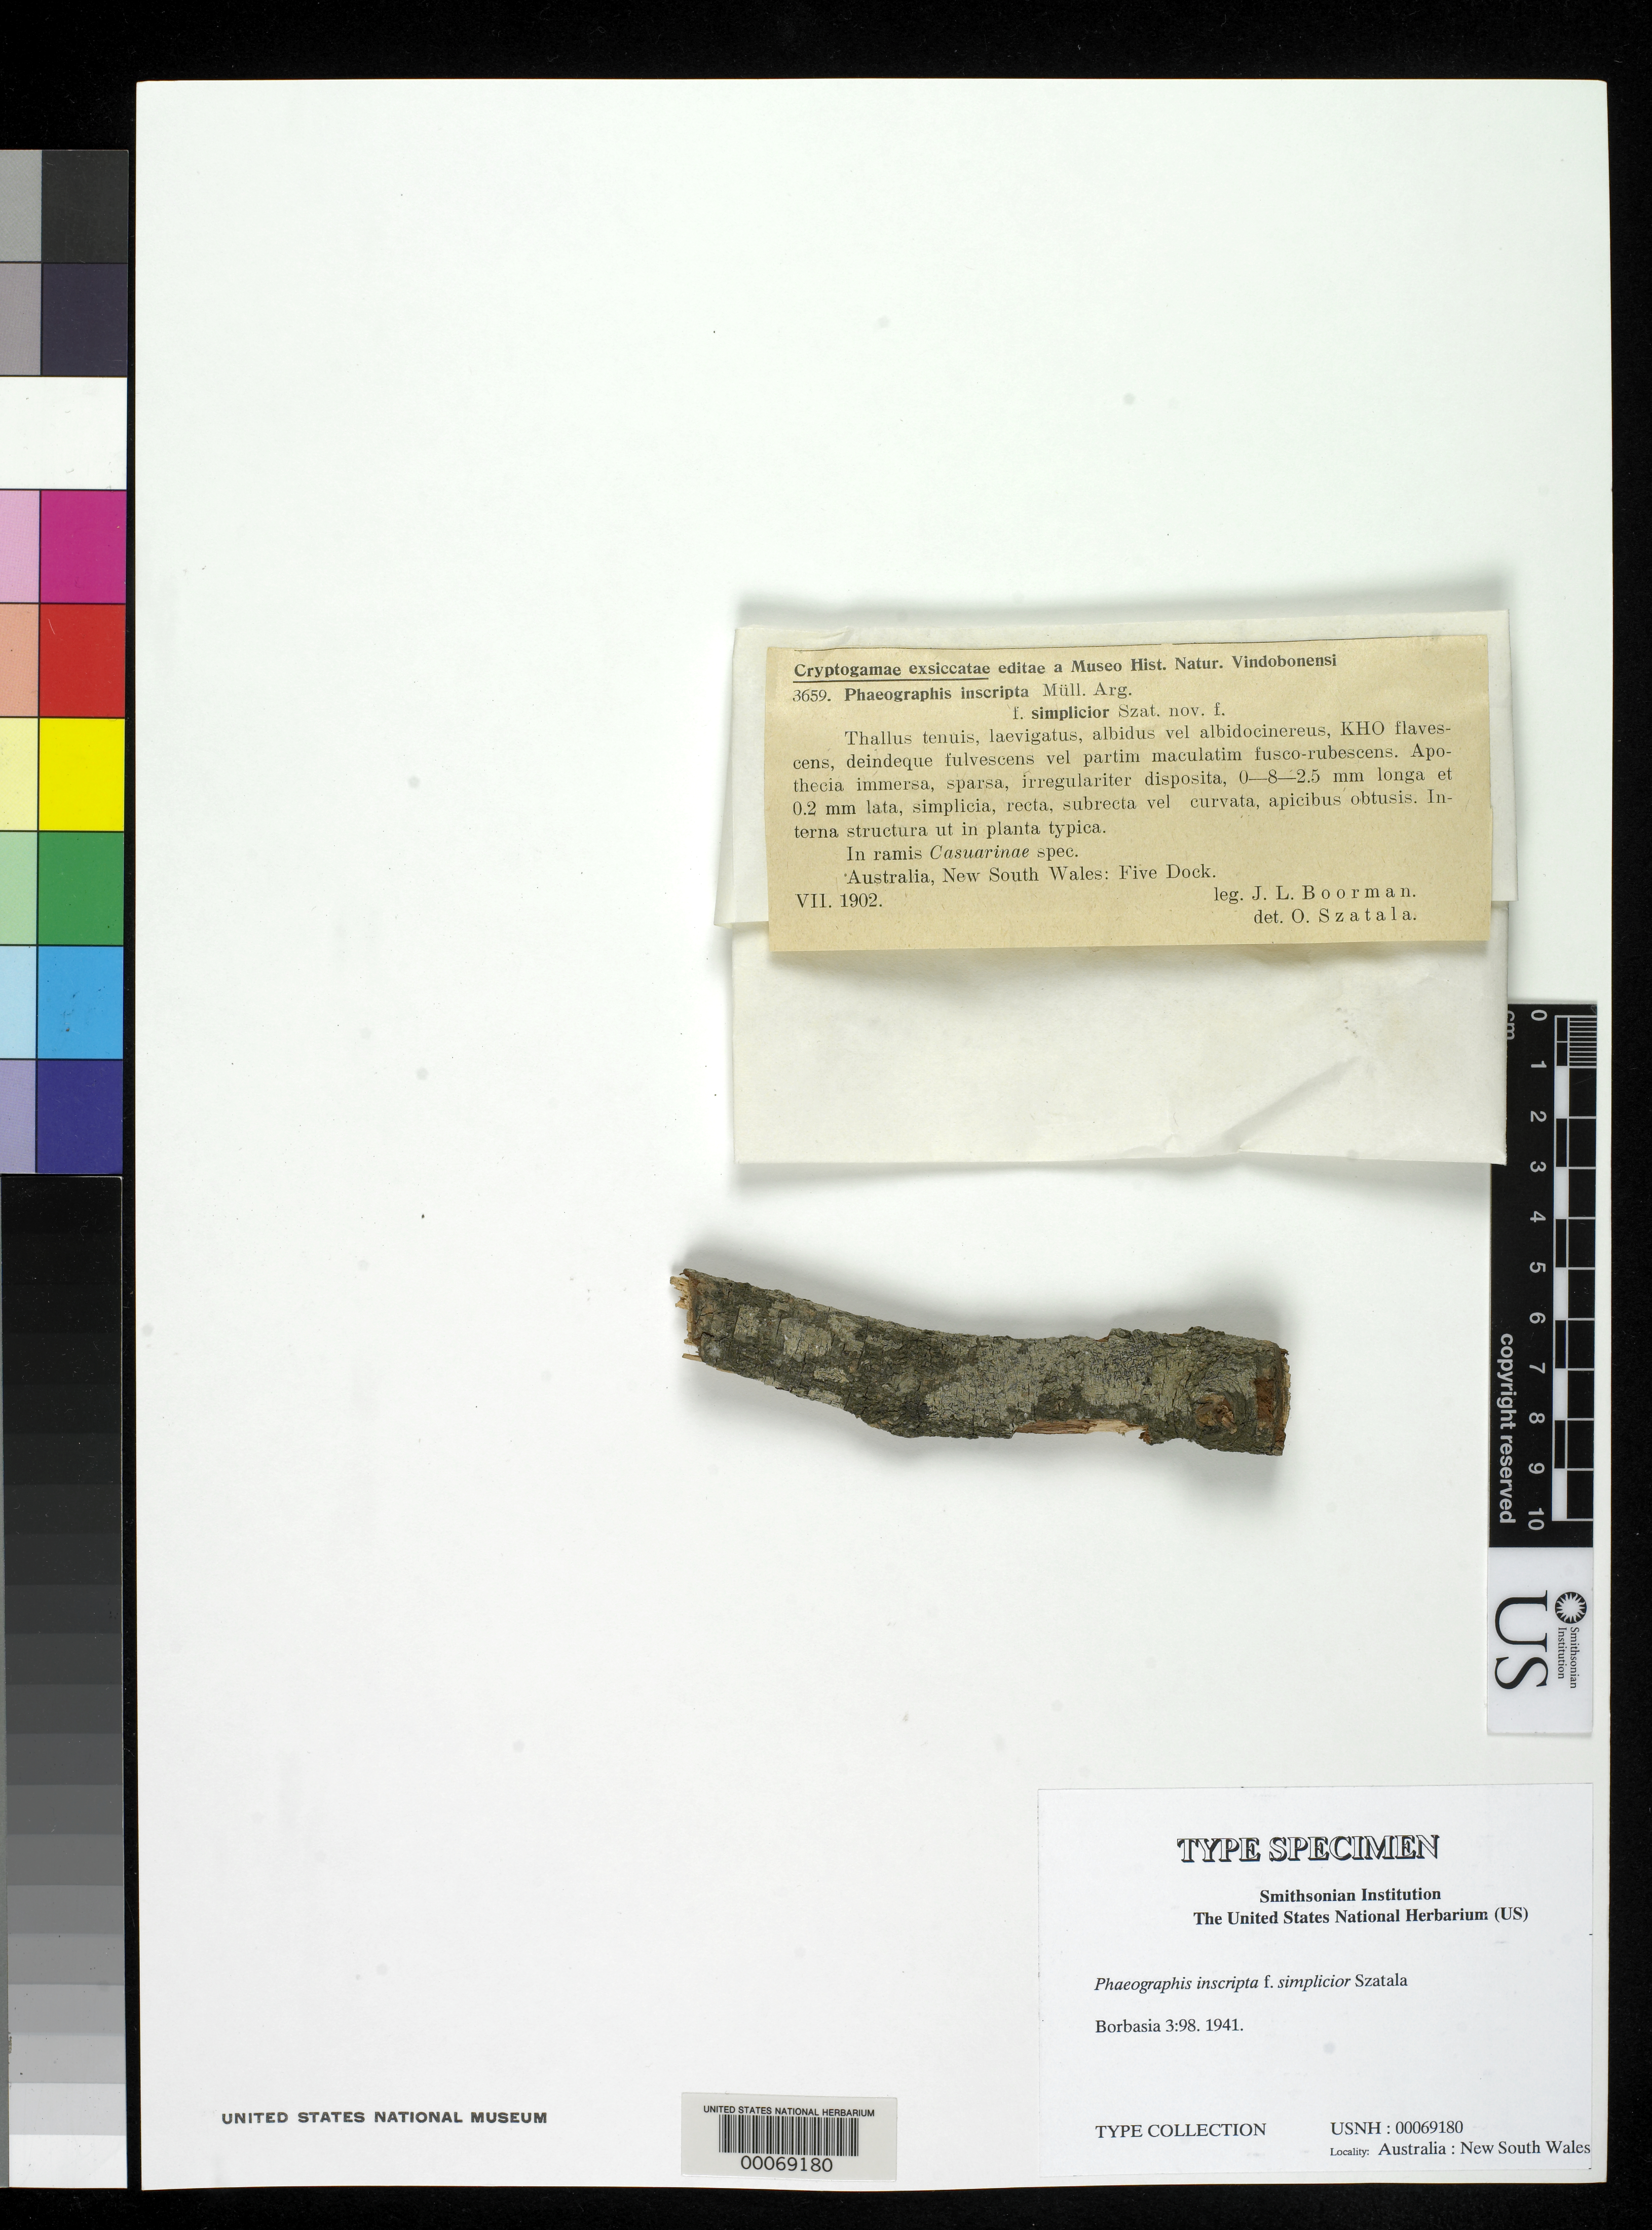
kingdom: Fungi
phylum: Ascomycota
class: Lecanoromycetes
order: Ostropales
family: Graphidaceae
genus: Phaeographis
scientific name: Phaeographis inscripta f. simplicior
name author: Szatala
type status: Type Collection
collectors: J. Boorman & Ö. Szatala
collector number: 3659 Crypt. Exsic.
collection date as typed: Jul 1902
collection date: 1902-07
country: Australia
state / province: New South Wales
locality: Five Dock.